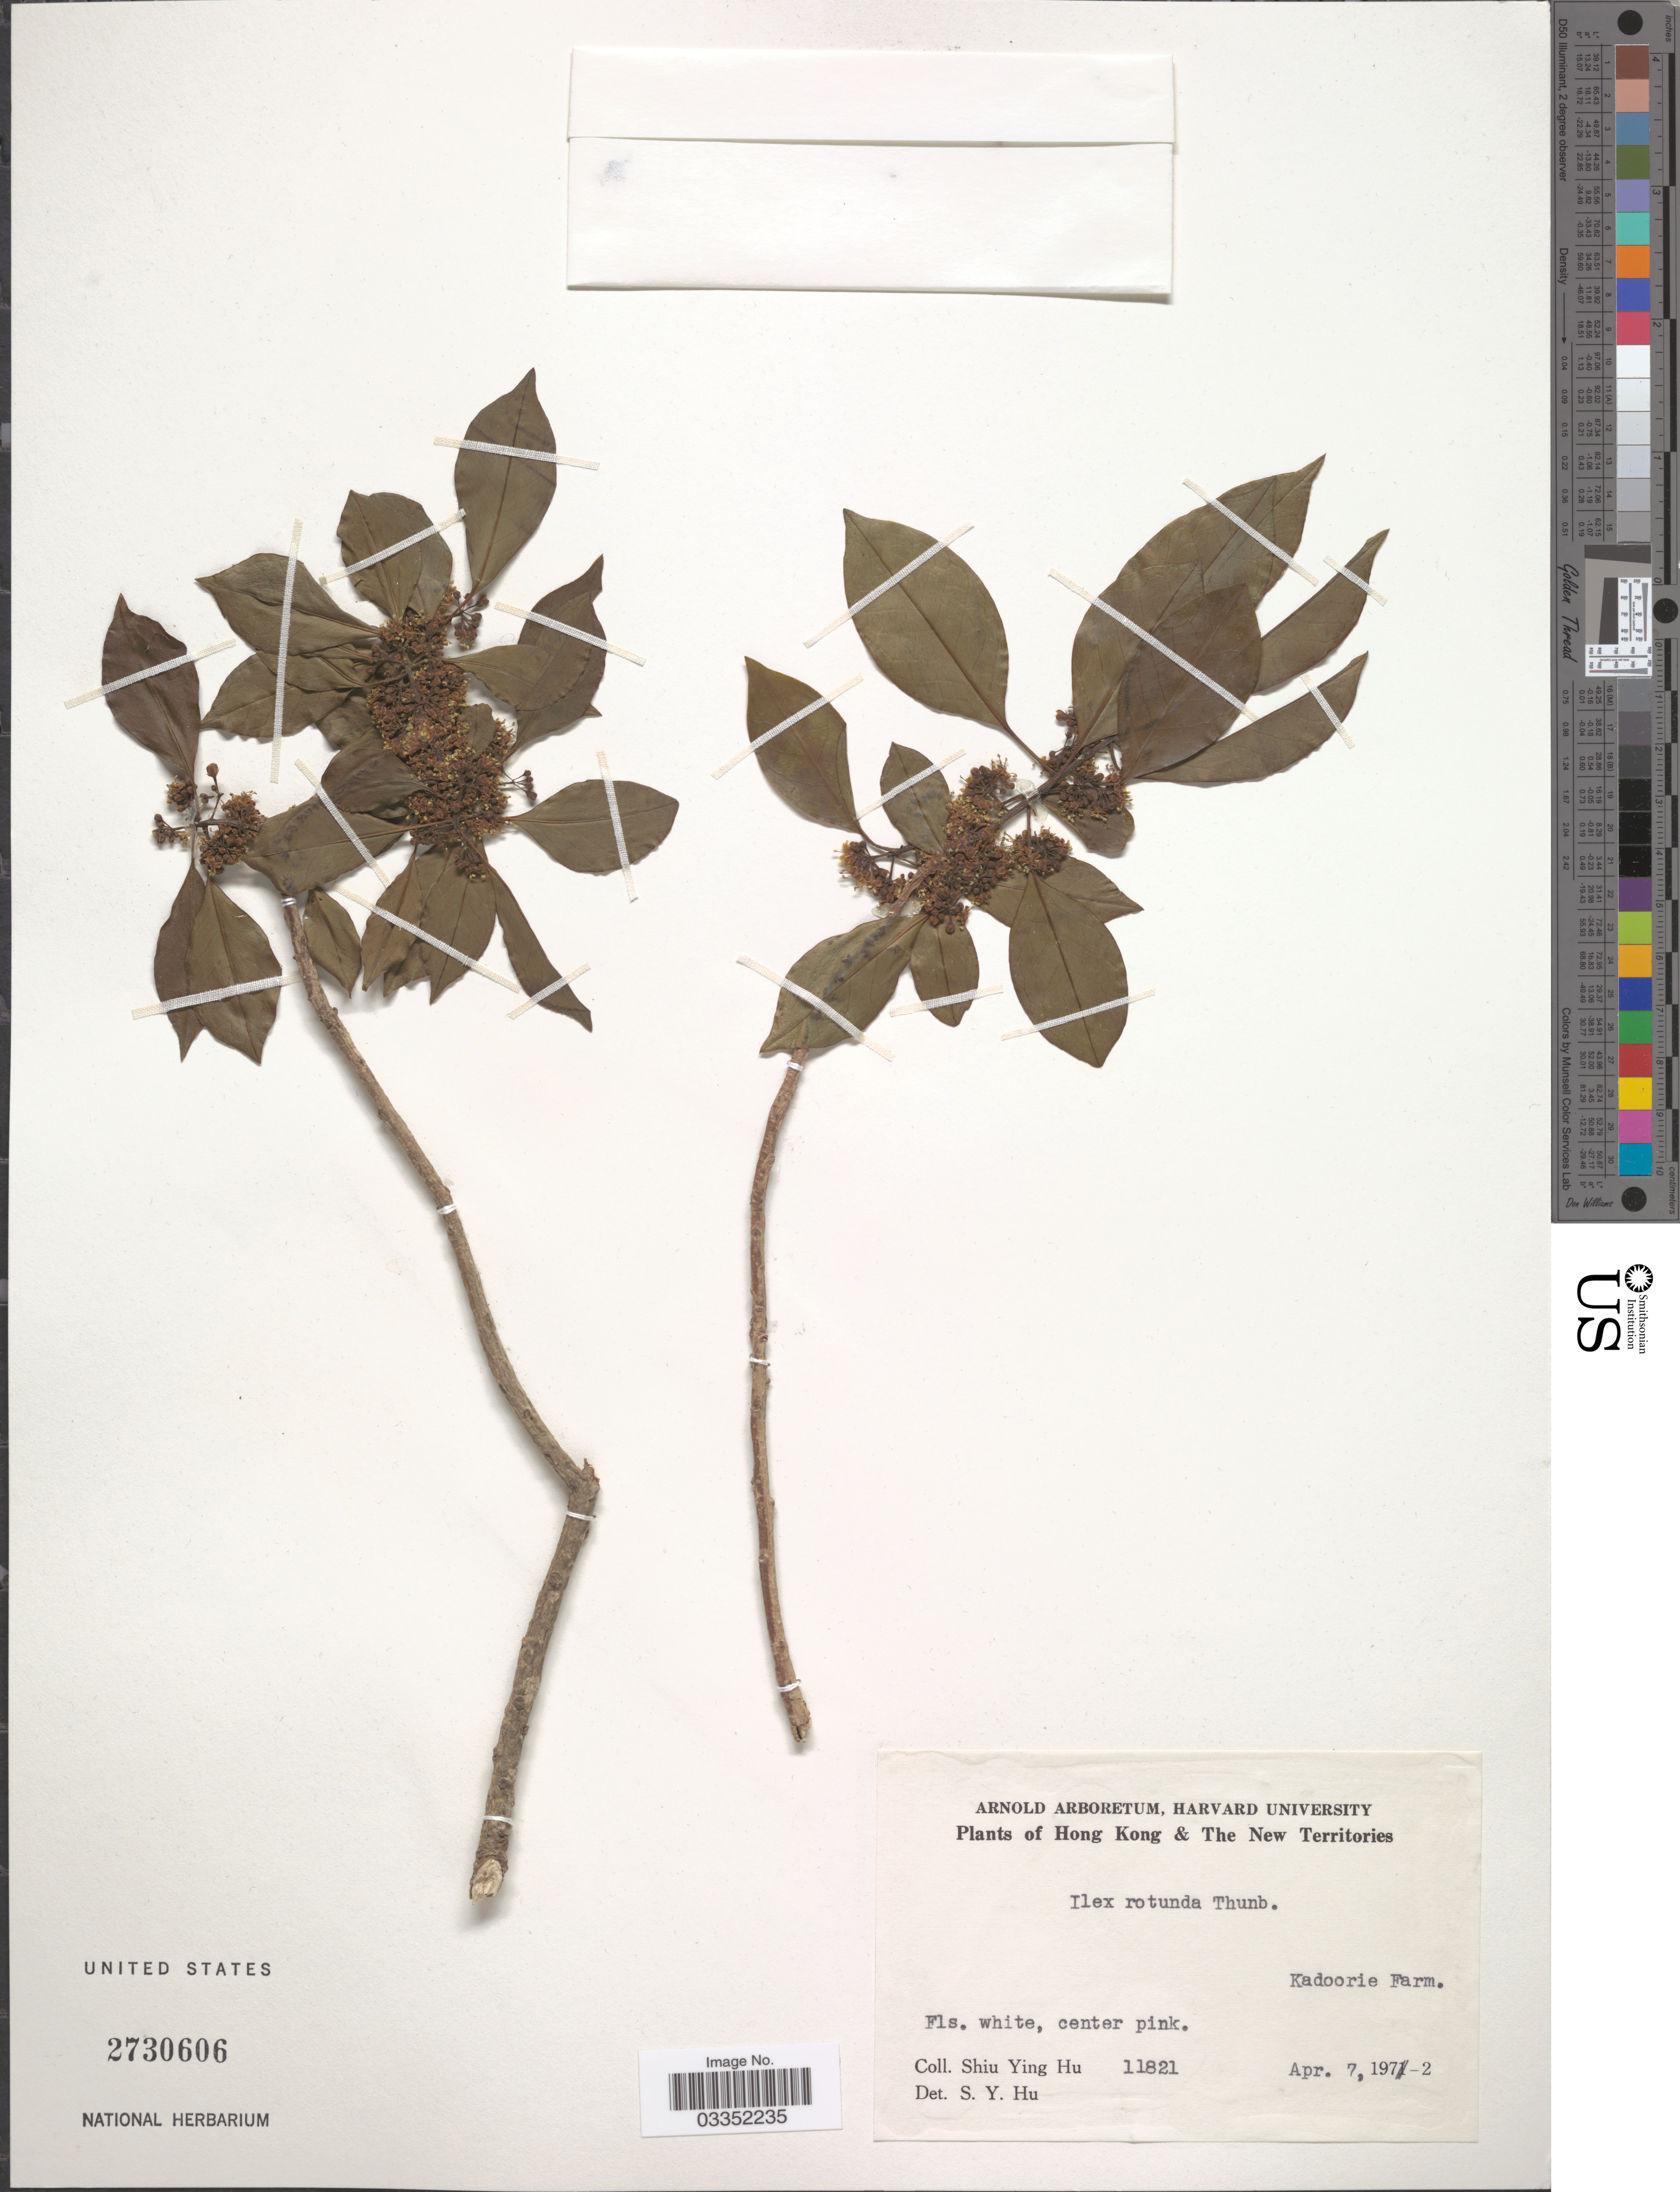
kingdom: Plantae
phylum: Tracheophyta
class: Magnoliopsida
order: Aquifoliales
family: Aquifoliaceae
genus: Ilex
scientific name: Ilex rotunda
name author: Thunb.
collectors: S. Y. Hu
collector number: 11821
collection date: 1972-04-07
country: China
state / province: Hong Kong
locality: Hong Kong & The New Territories, Kadoorie Farm.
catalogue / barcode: US 2730606